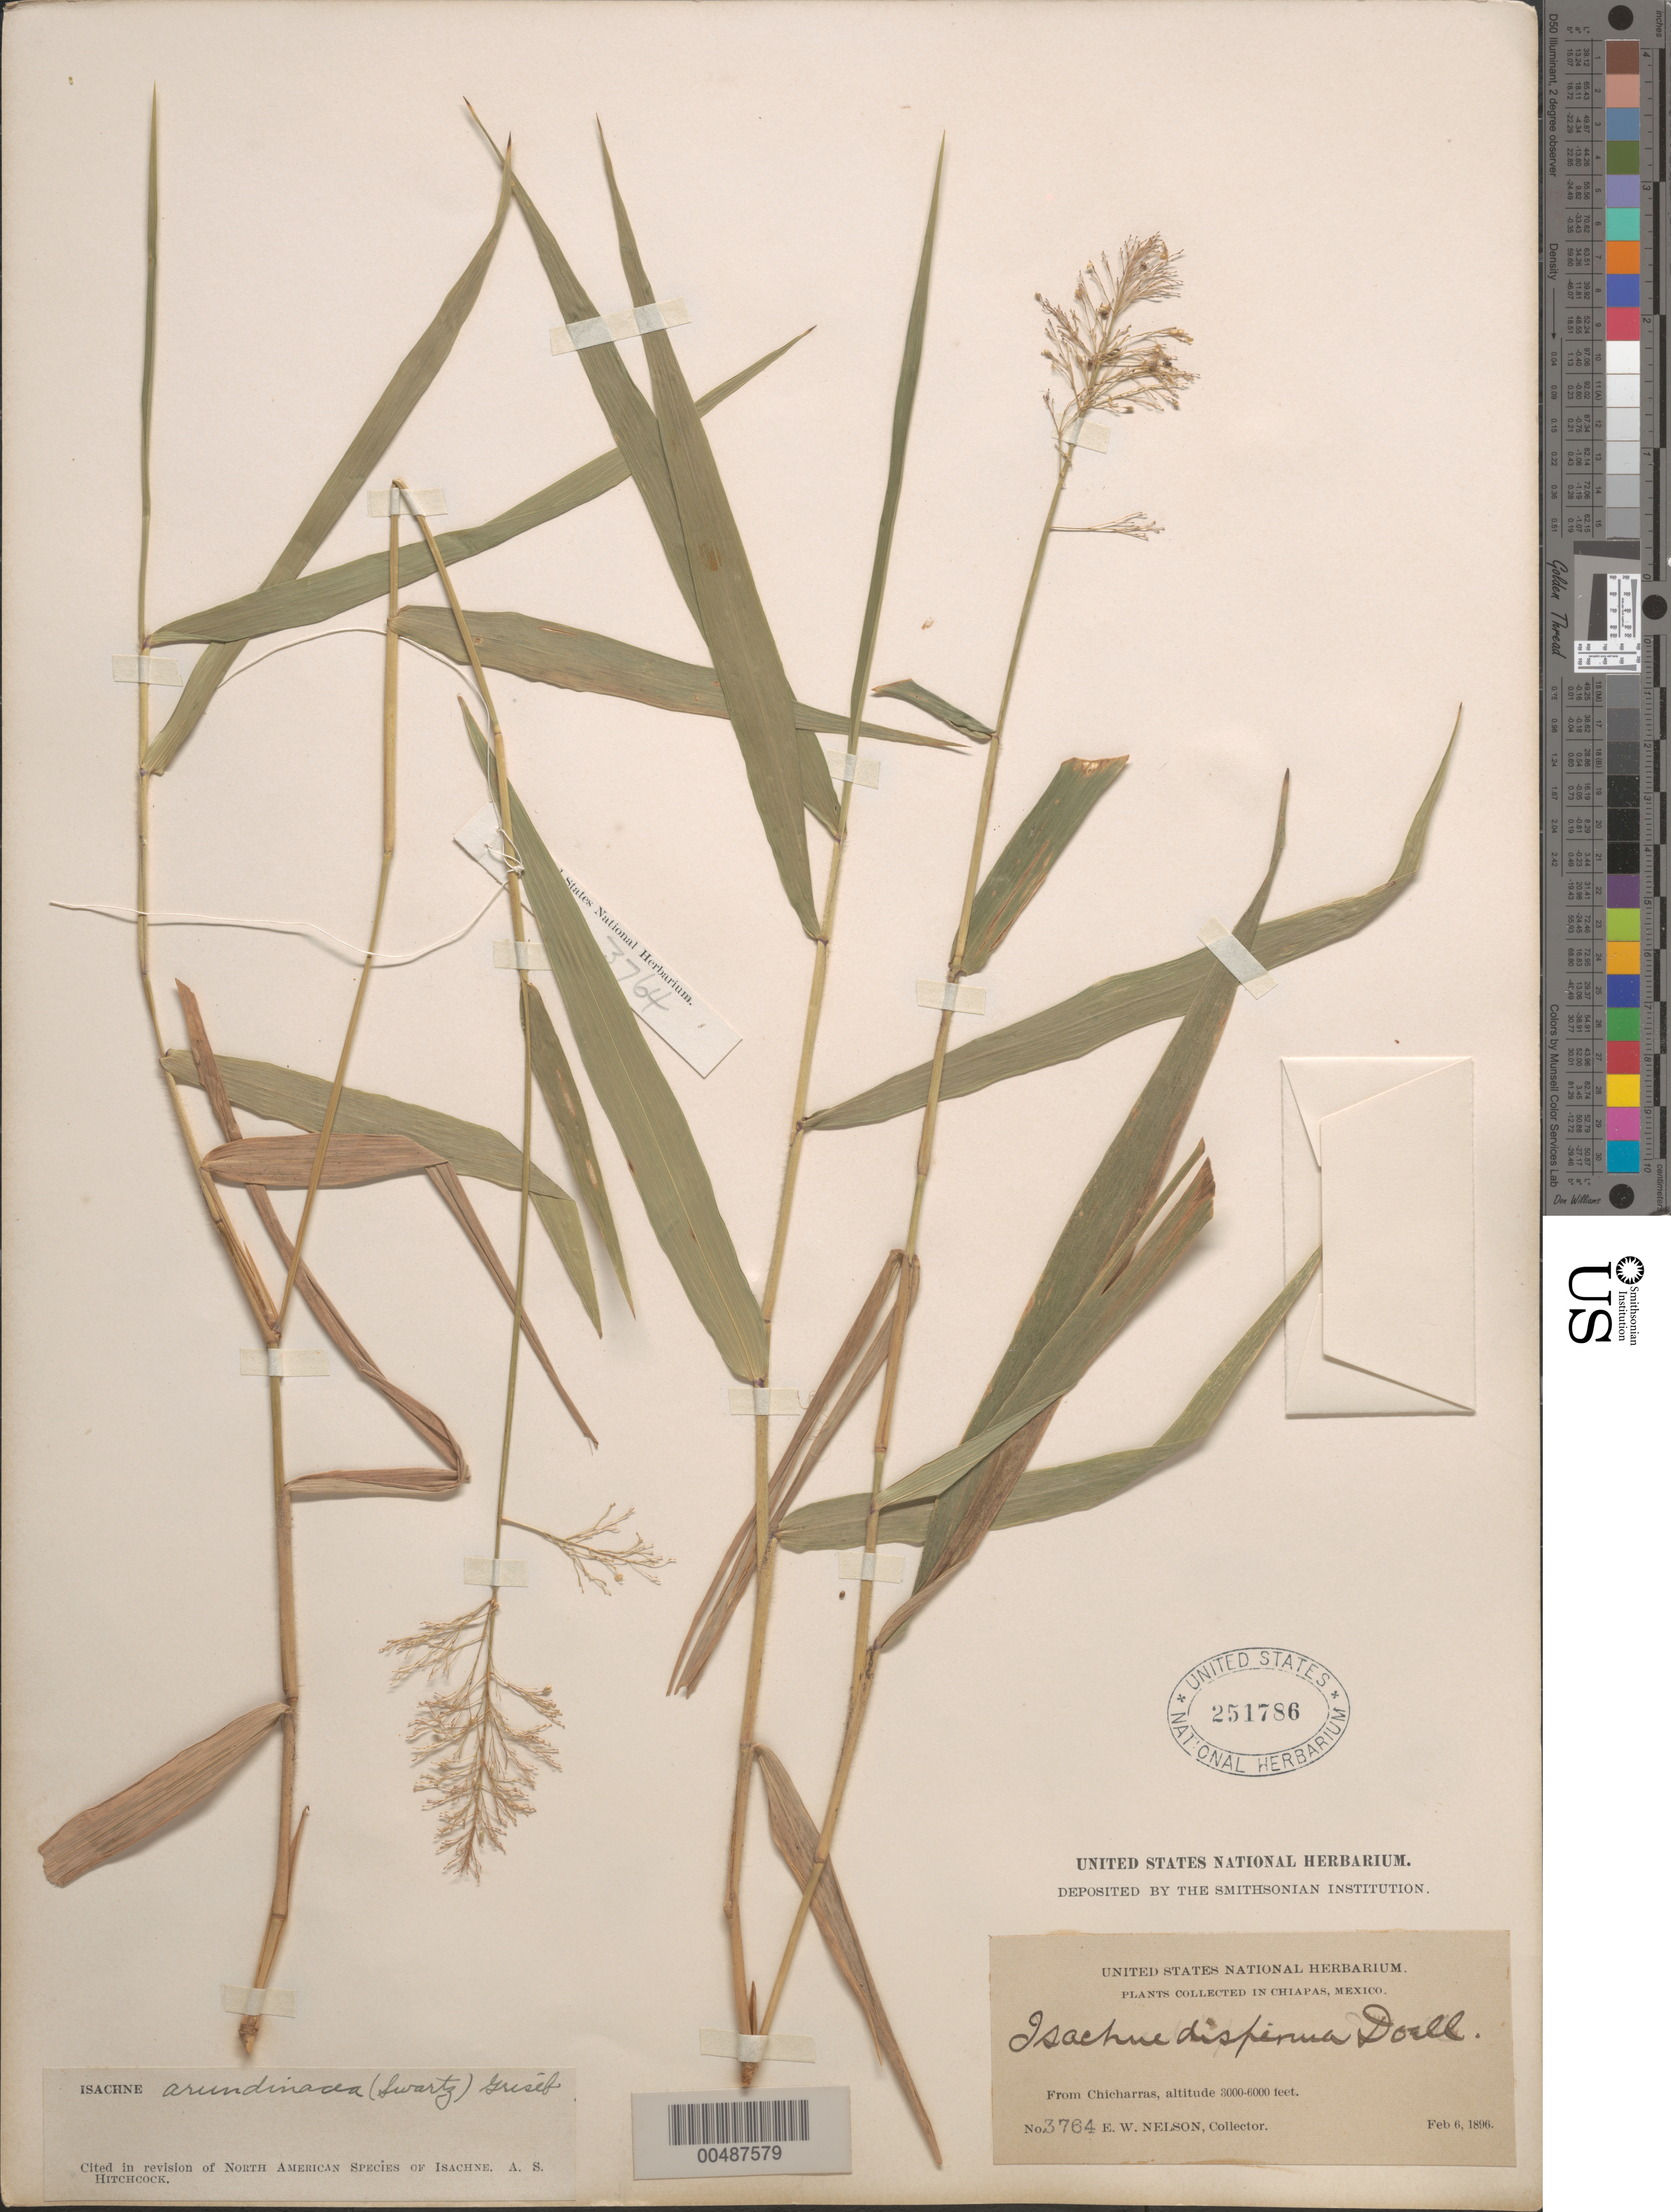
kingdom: Plantae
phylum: Tracheophyta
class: Liliopsida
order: Poales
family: Poaceae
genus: Isachne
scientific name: Isachne arundinacea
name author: (Sw.) Griseb.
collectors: E. W. Nelson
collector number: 3764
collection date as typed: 6 Feb 1896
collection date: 1896-02-06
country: Mexico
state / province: Chiapas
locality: From Chicharras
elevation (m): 914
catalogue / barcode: US 251786